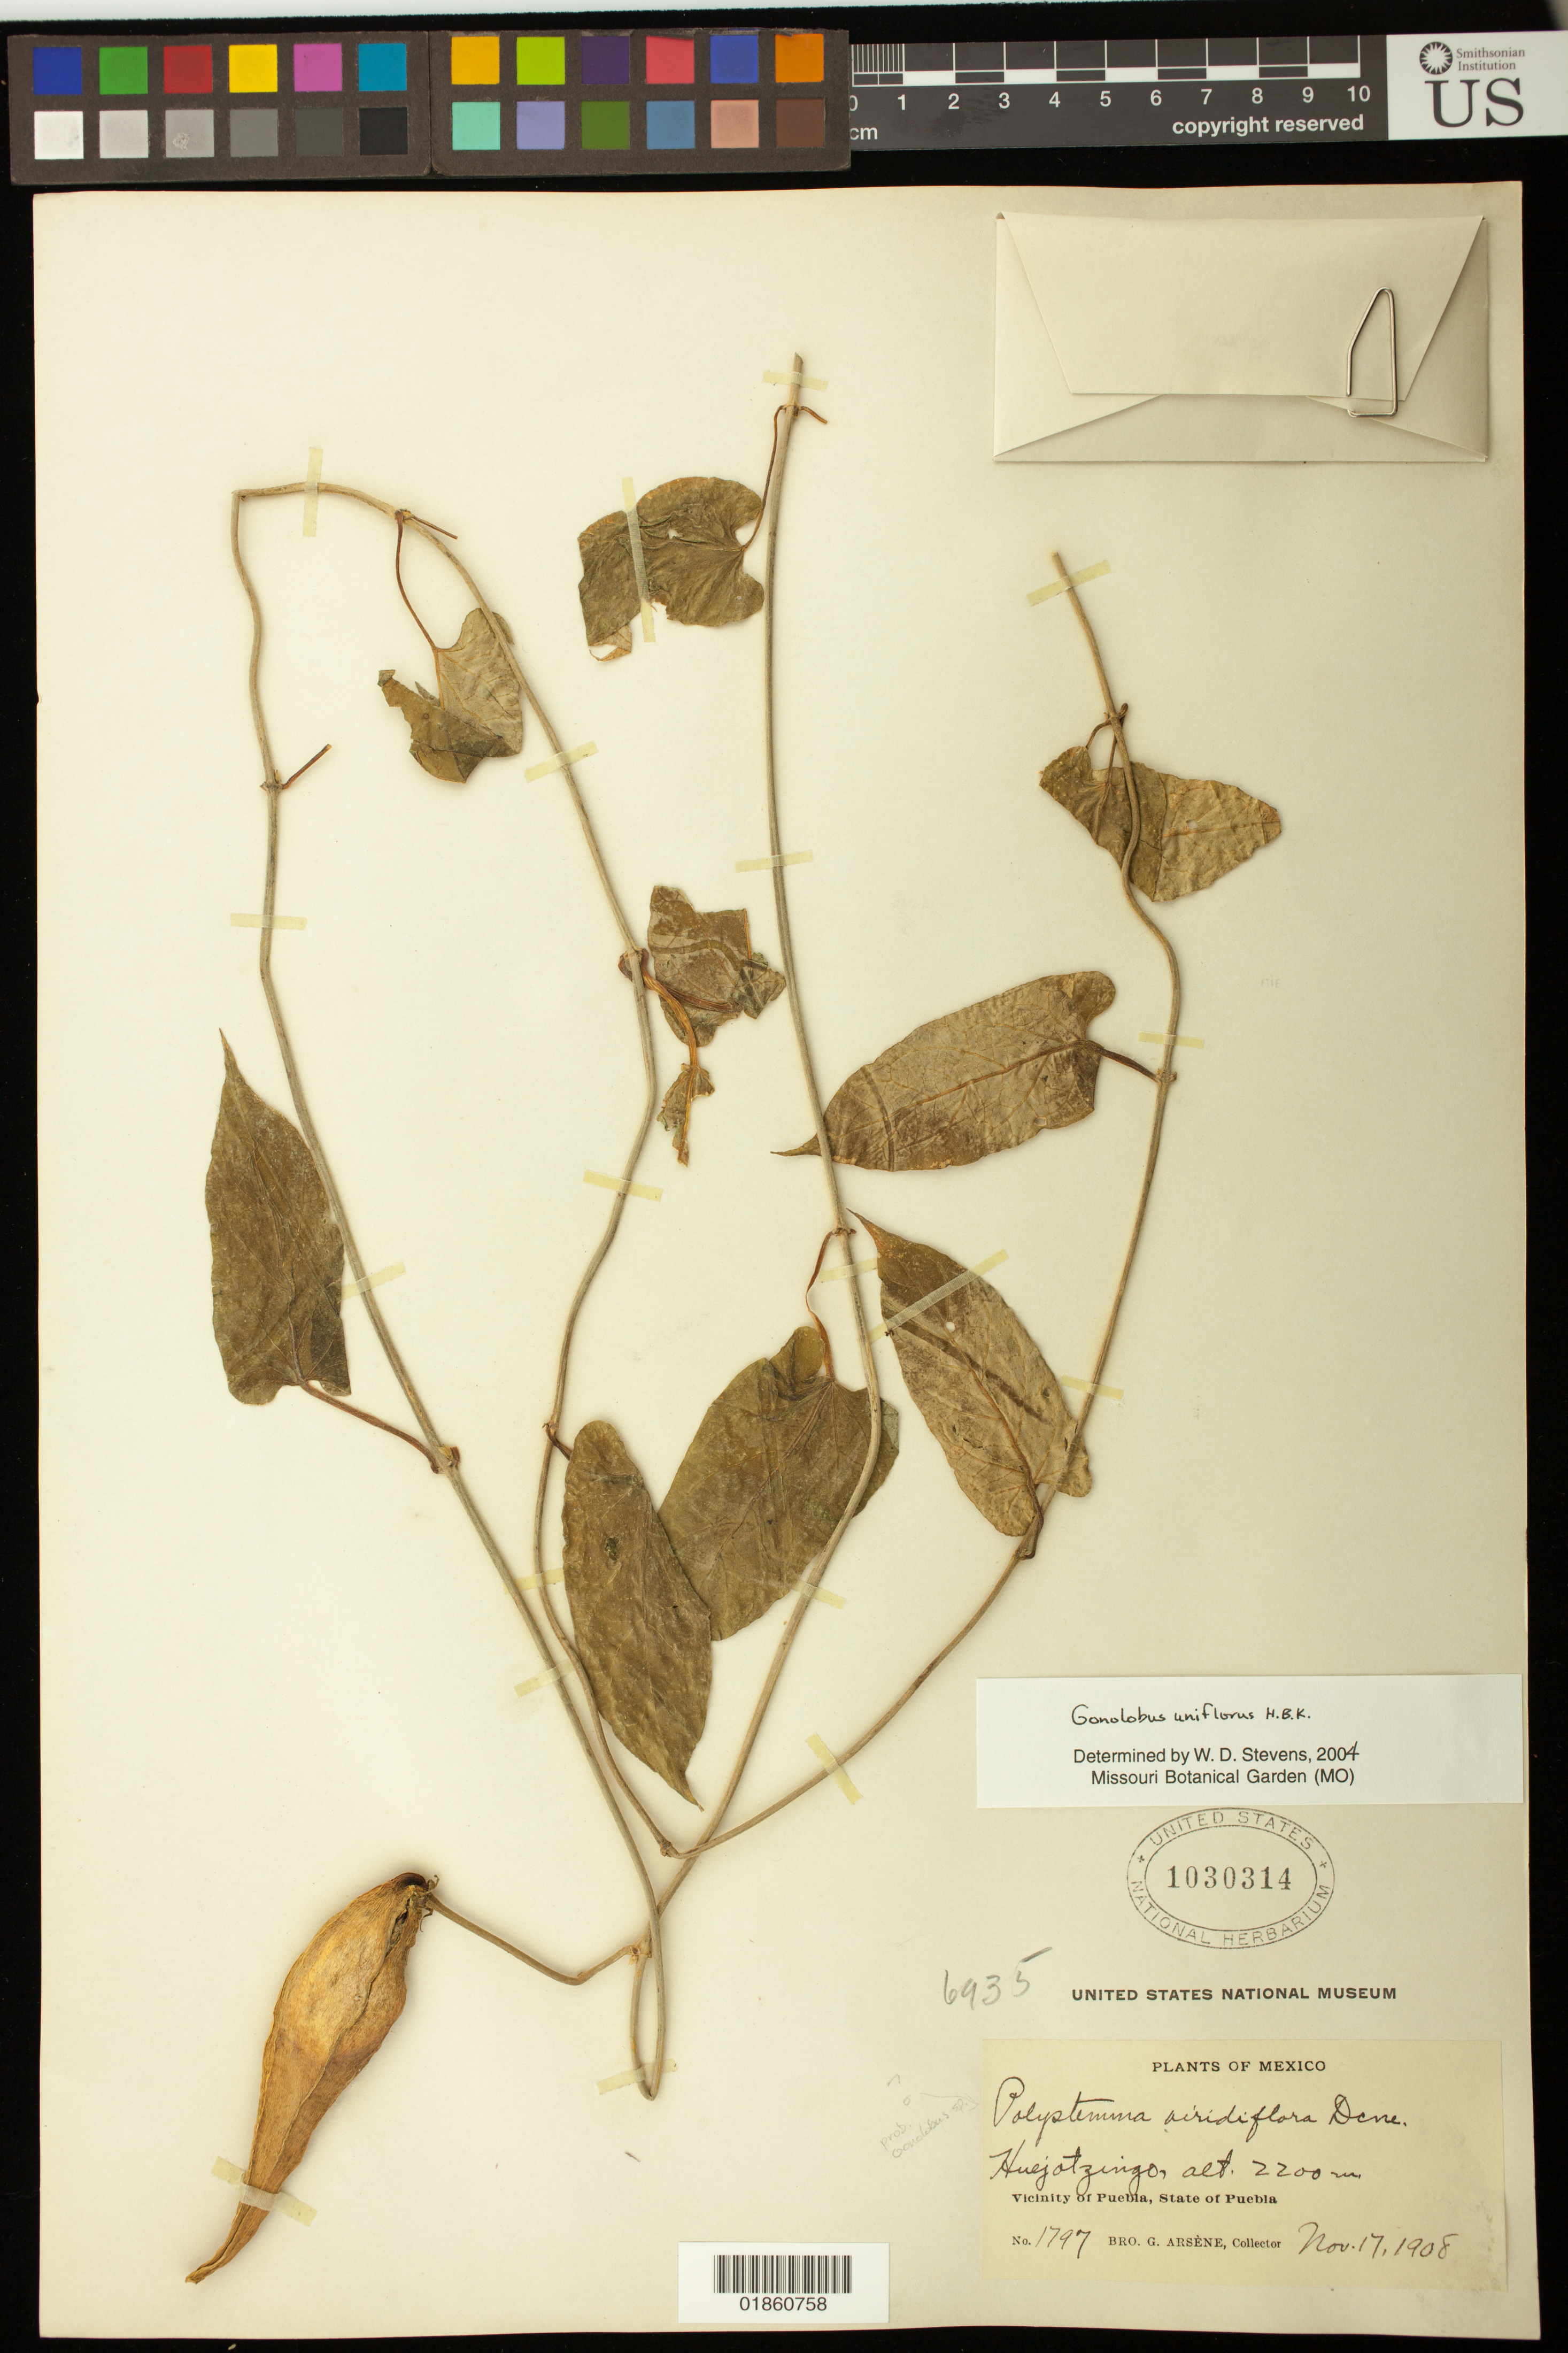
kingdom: Plantae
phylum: Tracheophyta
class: Magnoliopsida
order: Gentianales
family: Apocynaceae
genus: Gonolobus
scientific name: Gonolobus uniflorus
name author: Kunth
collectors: Bro. G. Arsène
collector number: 1797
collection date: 1908-11-17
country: Mexico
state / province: Puebla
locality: Vicinity of Puebla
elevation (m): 2200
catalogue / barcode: US 1030314